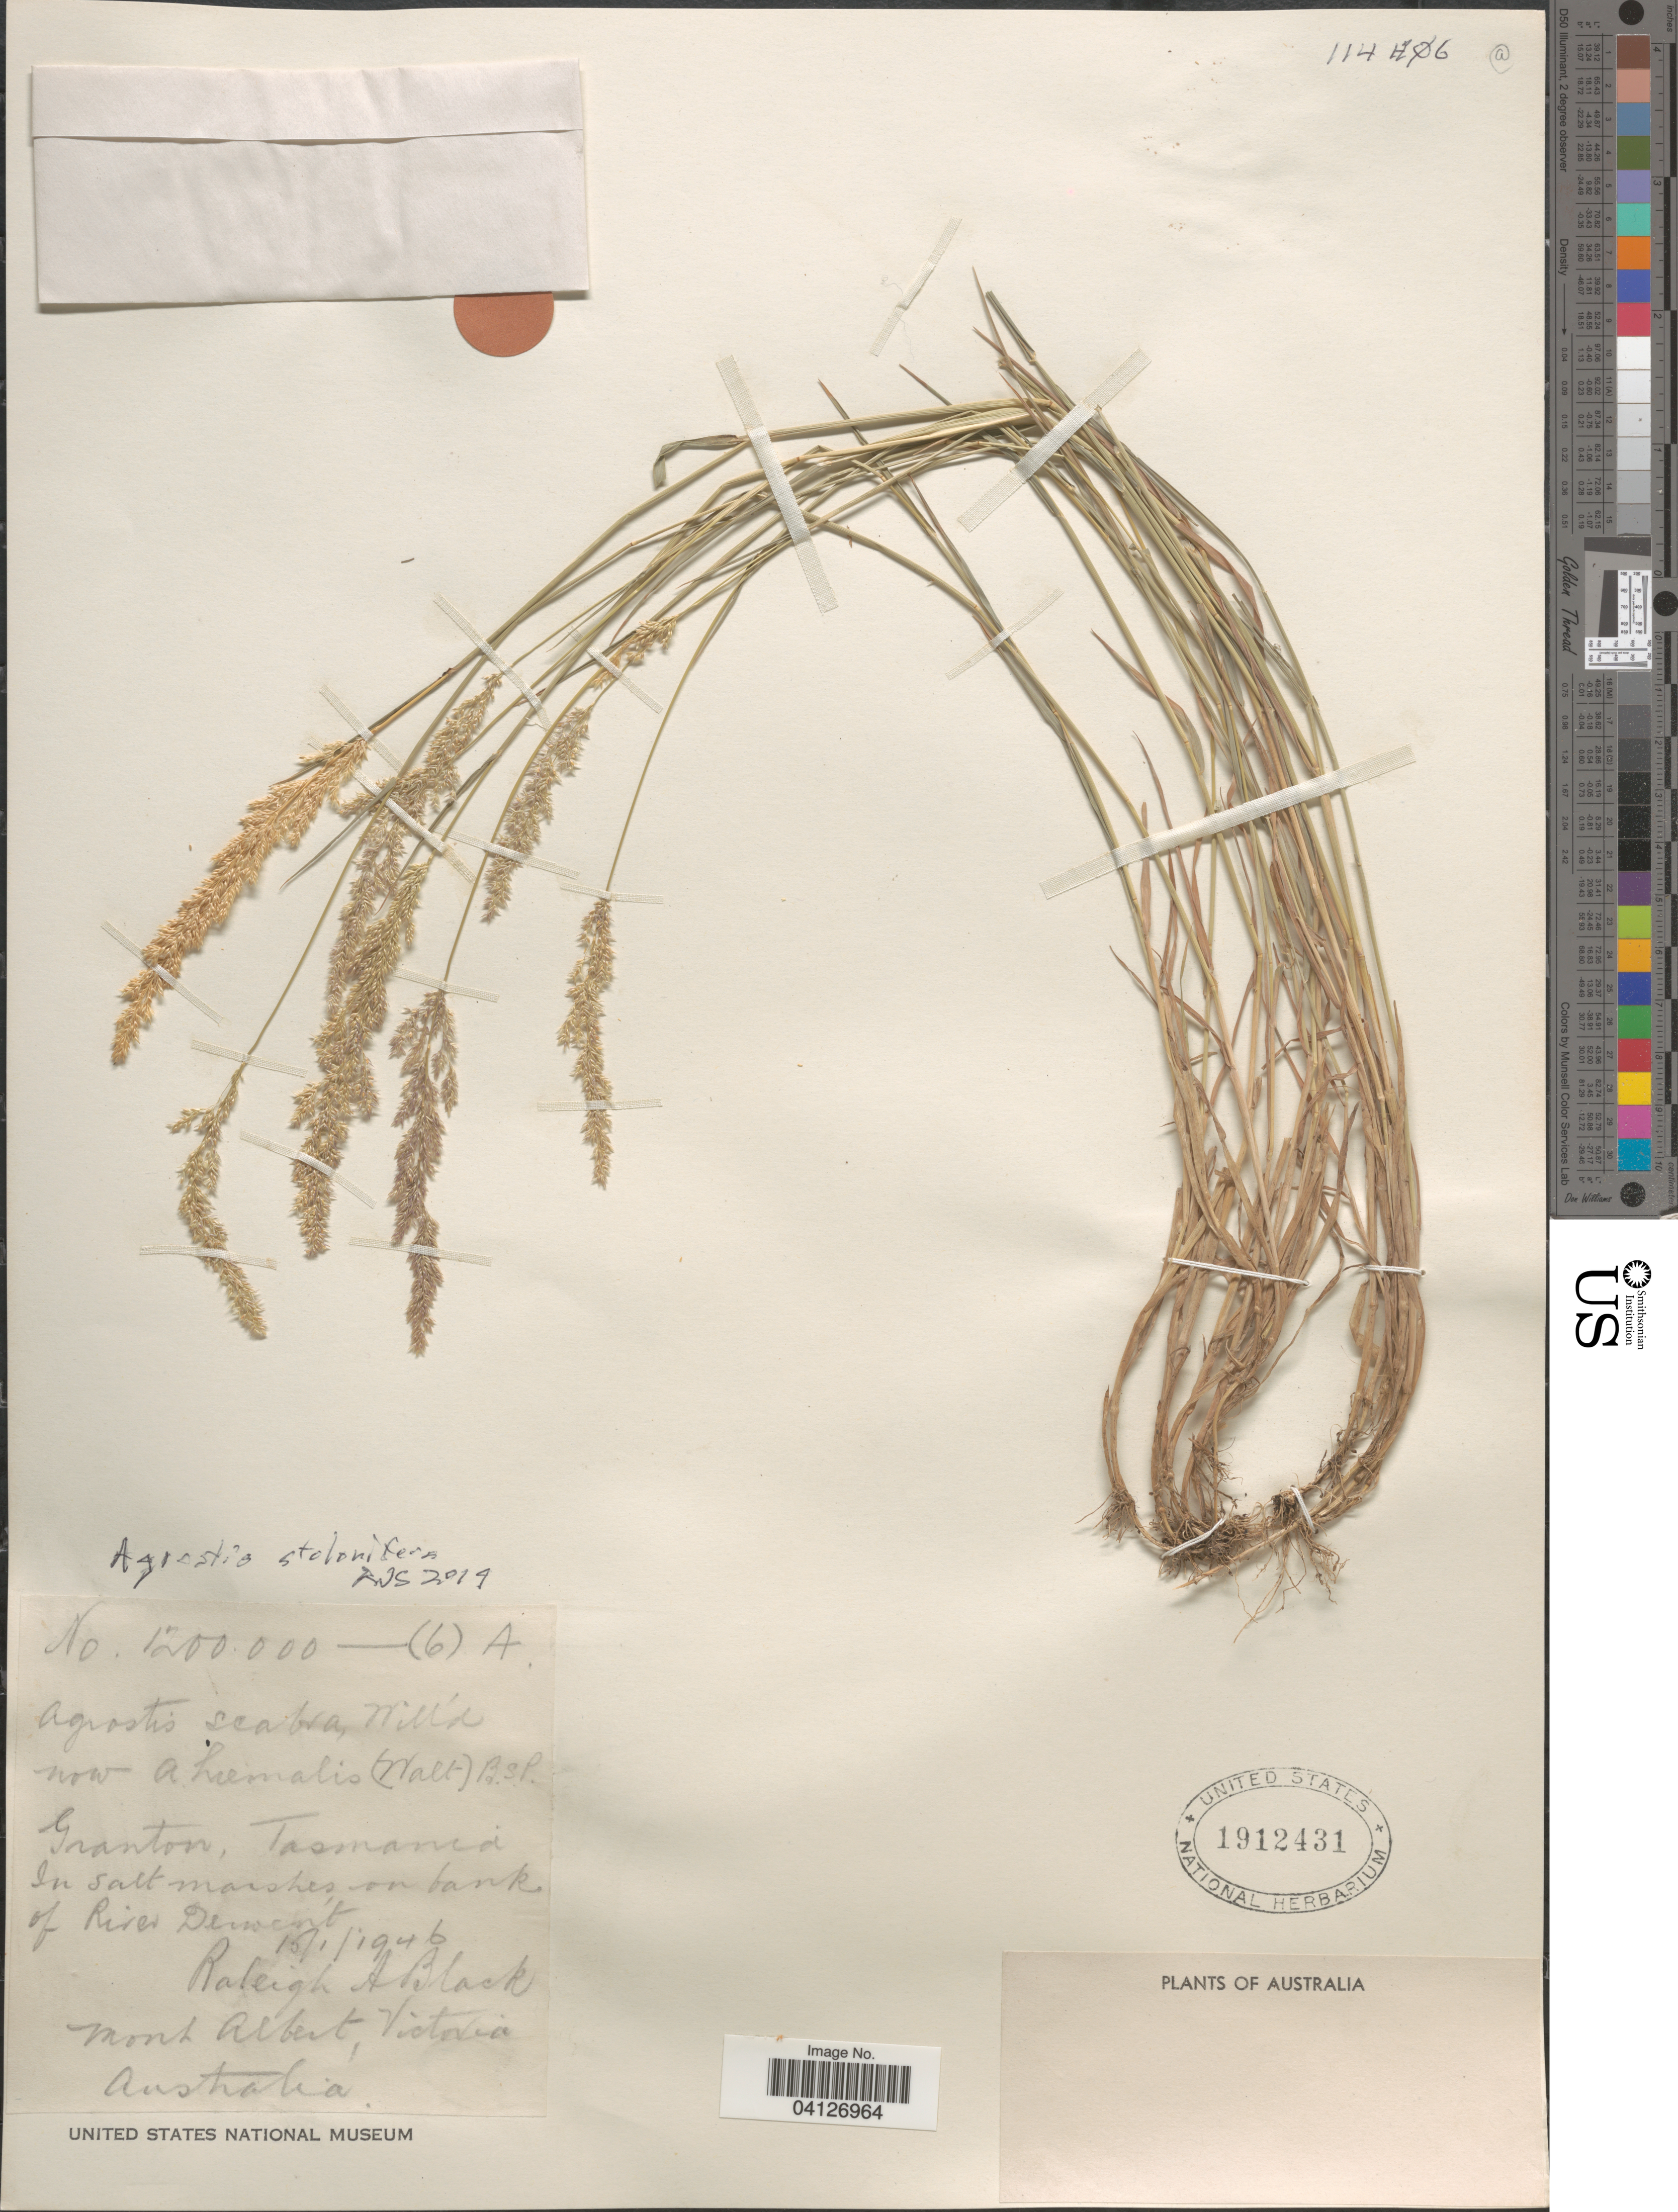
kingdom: Plantae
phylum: Tracheophyta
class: Liliopsida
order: Poales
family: Poaceae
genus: Agrostis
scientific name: Agrostis scabra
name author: Willd.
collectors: R. A. Black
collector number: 1200000 (6) A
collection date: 1946-01-15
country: Australia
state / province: Tasmania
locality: Granton. In salt marshes on bank of River Derwent. Mont Albert, Victoria.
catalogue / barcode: US 1912431